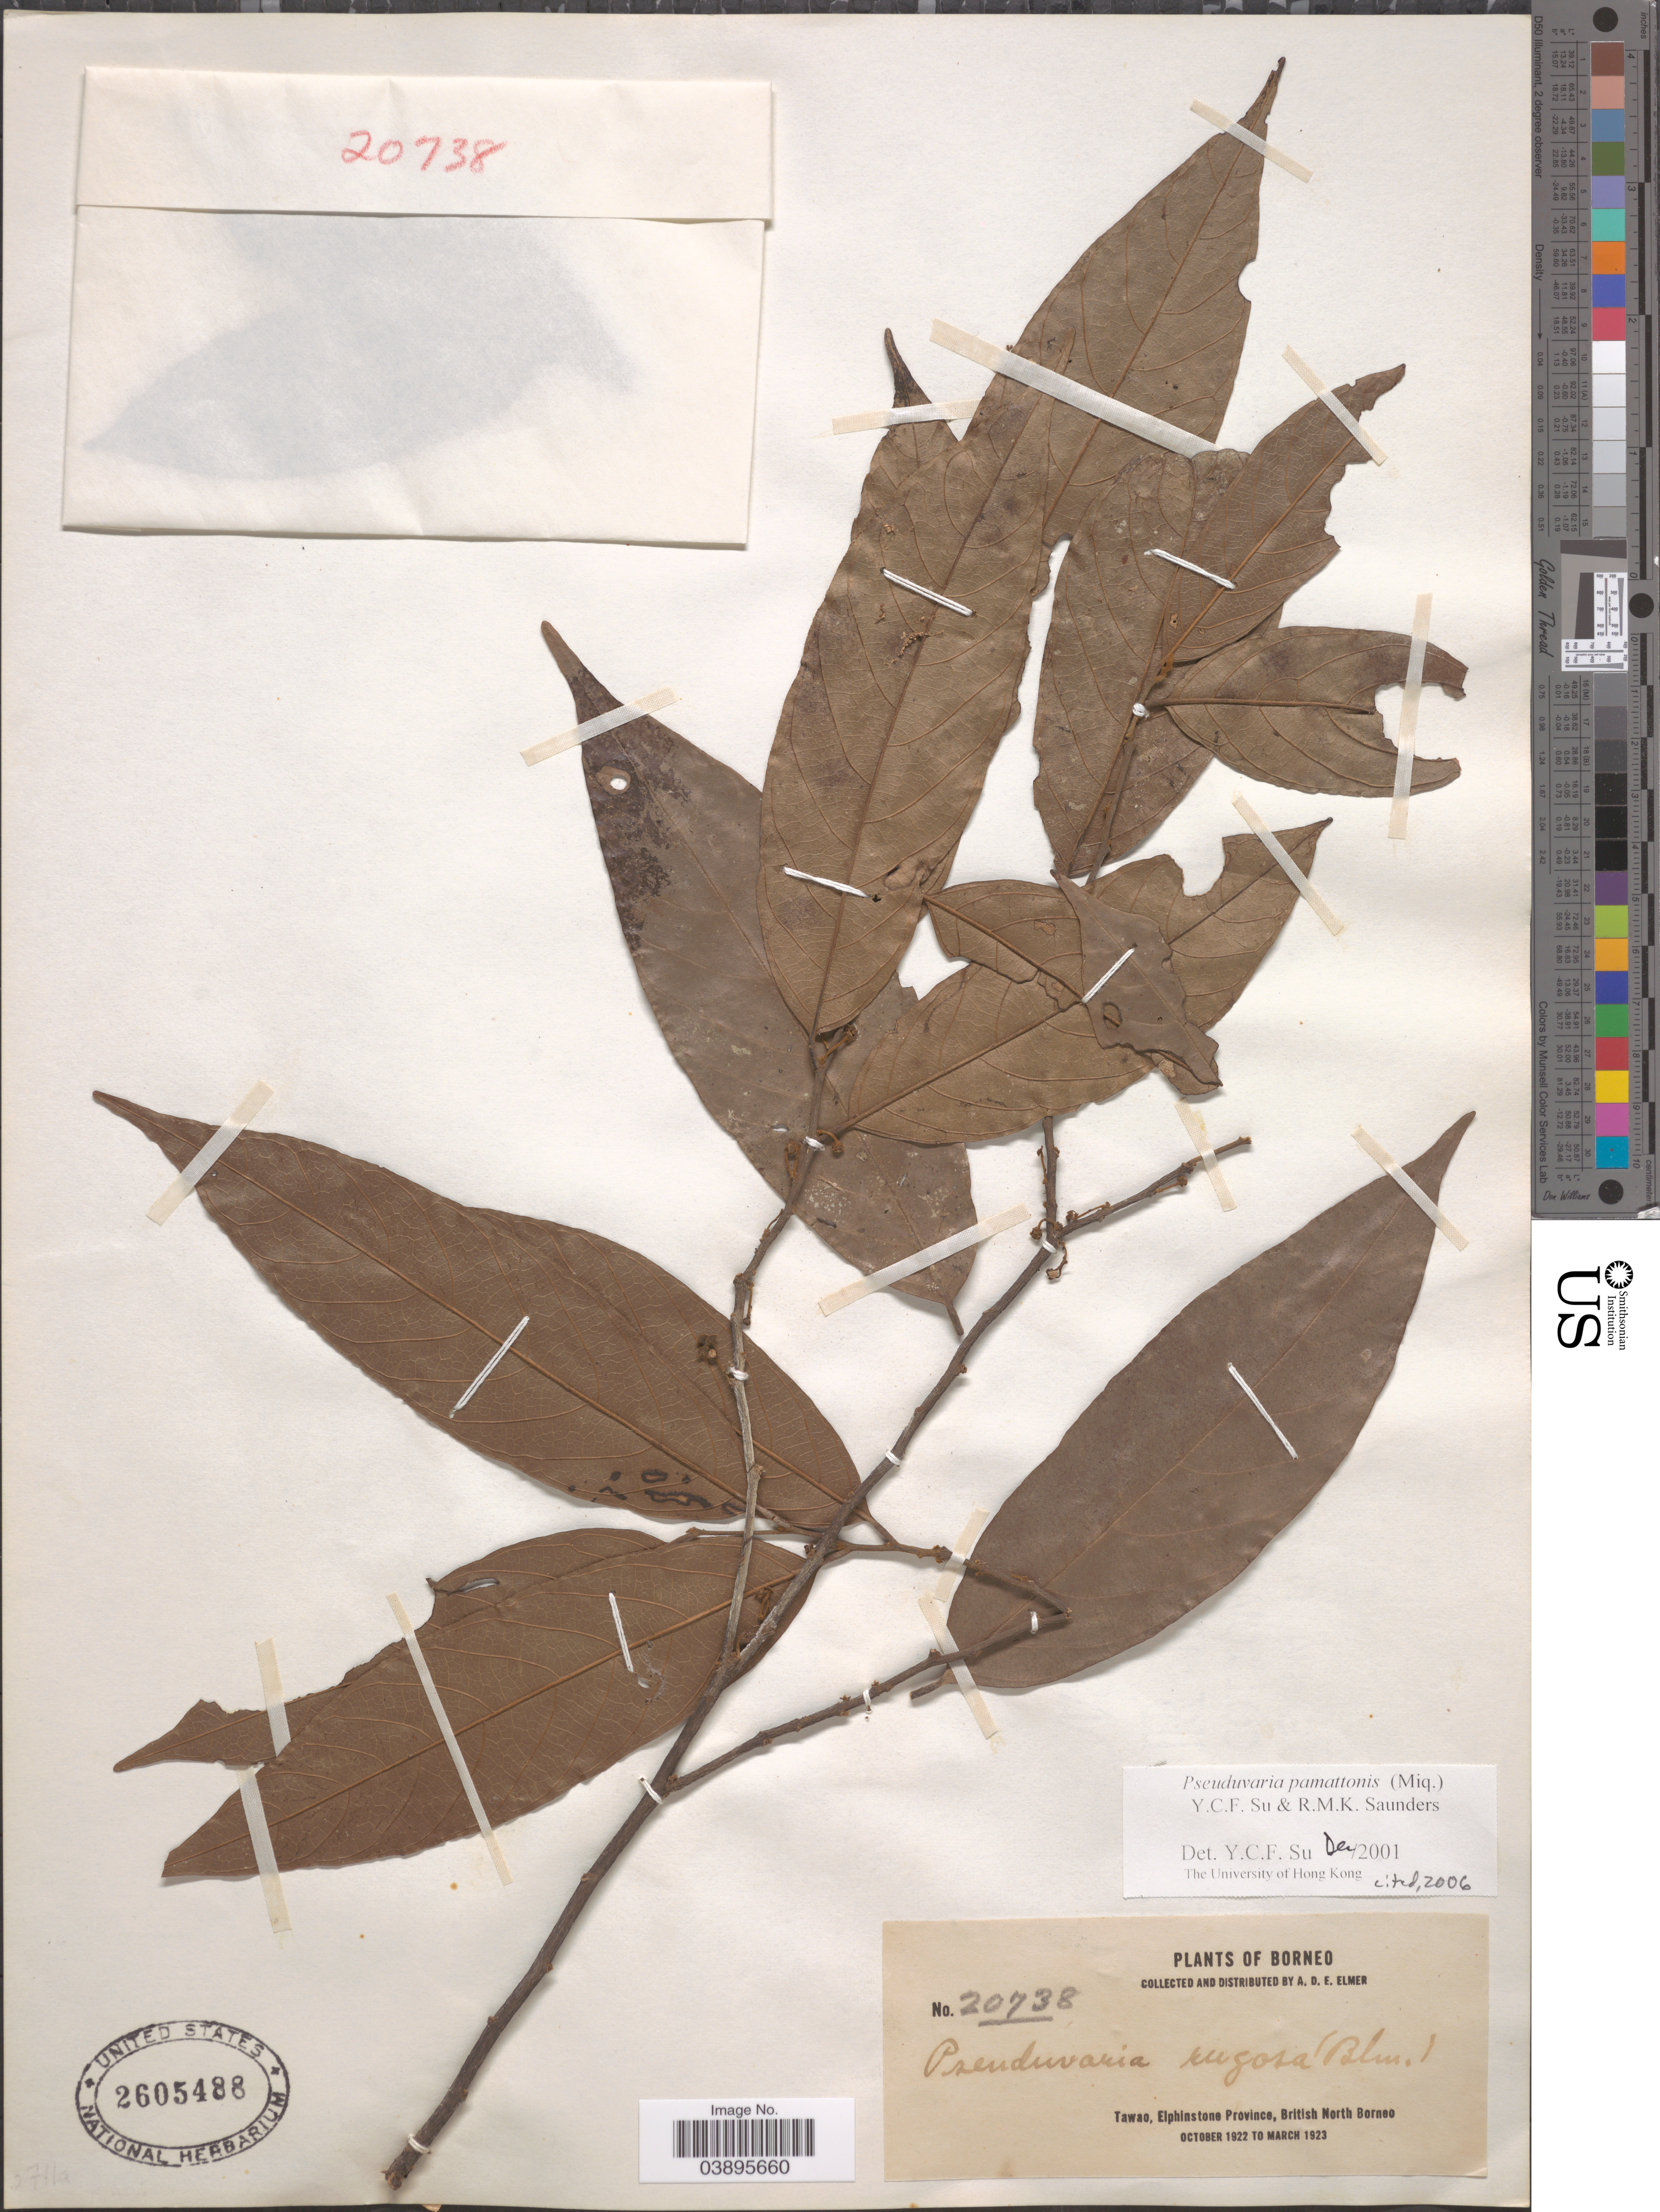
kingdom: Plantae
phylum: Tracheophyta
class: Magnoliopsida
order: Magnoliales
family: Annonaceae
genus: Pseuduvaria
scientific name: Pseuduvaria pamattonis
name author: (Miq.) Y.C.F. Su & R.M.K. Saunders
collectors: A. D. E. Elmer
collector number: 20738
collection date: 1922-10/1923-03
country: Malaysia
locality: Borneo. Tawao, Elphinstone Province, British North Borneo.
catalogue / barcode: US 2605488